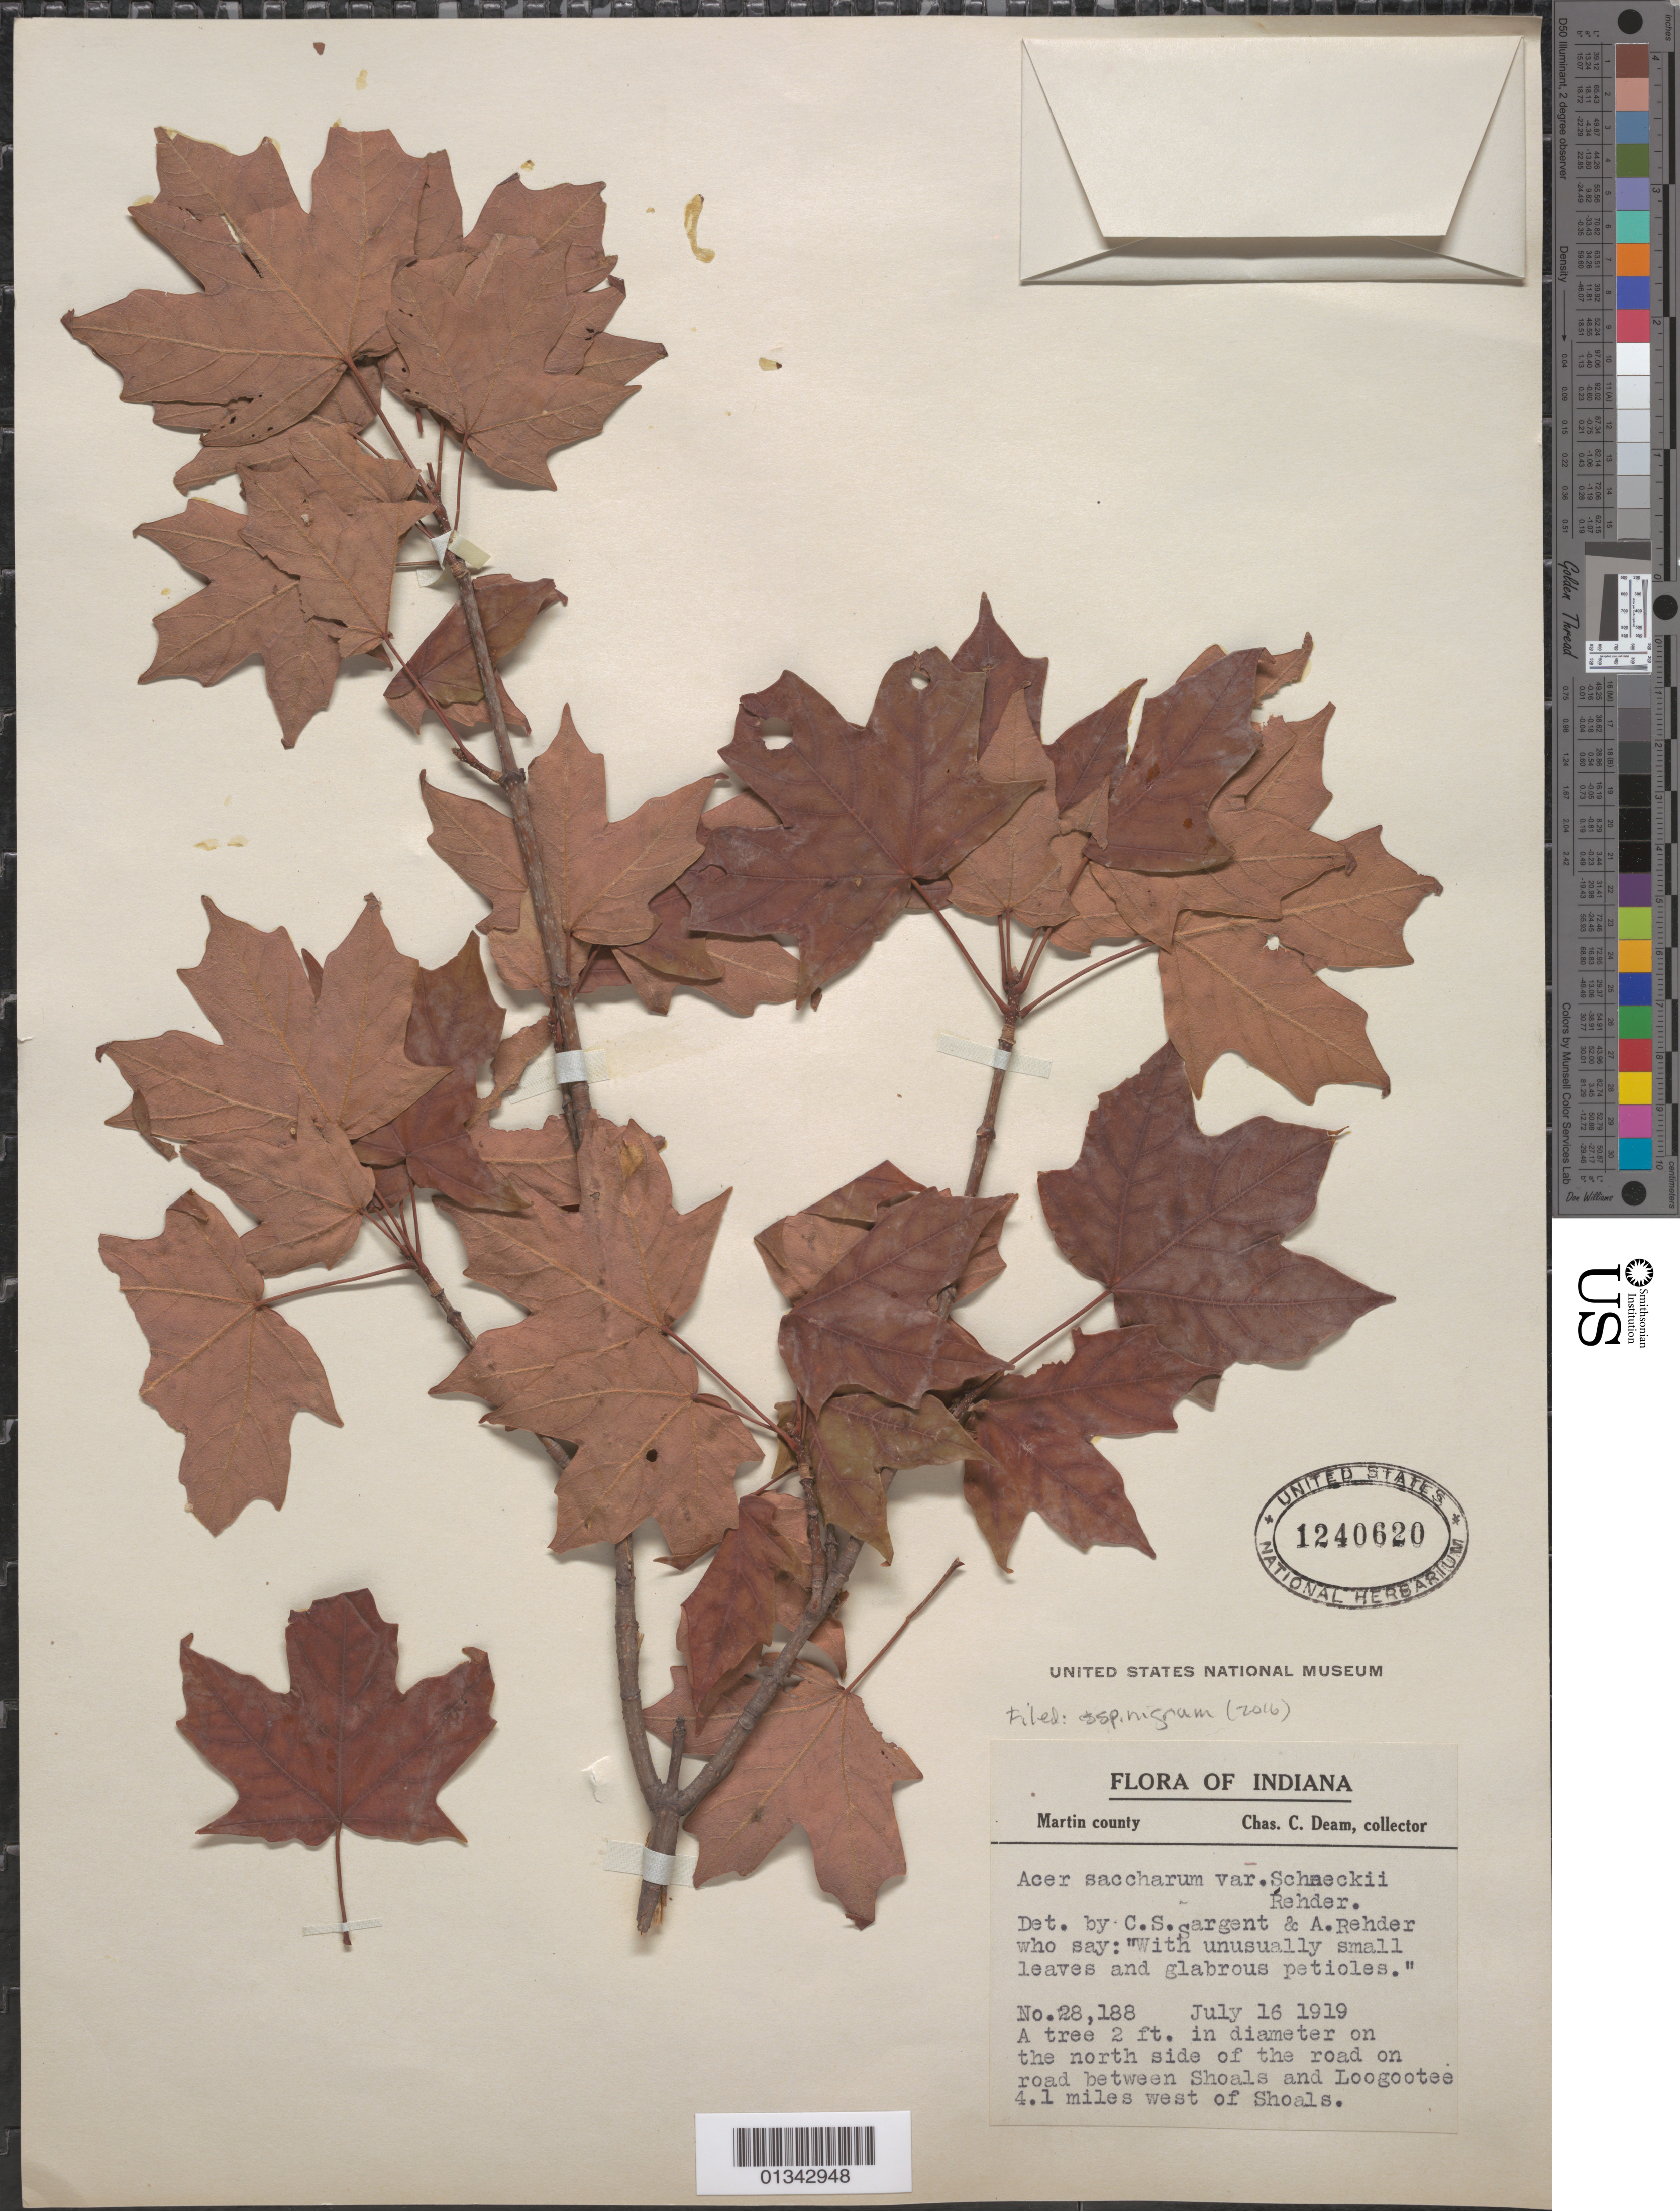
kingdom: Plantae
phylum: Tracheophyta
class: Magnoliopsida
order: Sapindales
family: Sapindaceae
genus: Acer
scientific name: Acer saccharum subsp. nigrum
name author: (F. Michx.) Desmarais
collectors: C. C. Deam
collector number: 28188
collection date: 1919-07-16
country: United States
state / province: Indiana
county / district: Martin County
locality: Martin County, road between Shoals and Loogootee, 4.1 miles W of Shoals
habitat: On the N side of the road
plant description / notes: Note on label: "Det. by C.S. Sargent & A. Rehder who say: 'With unusually small leaves and glabrous petioles'"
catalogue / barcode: US 1240620